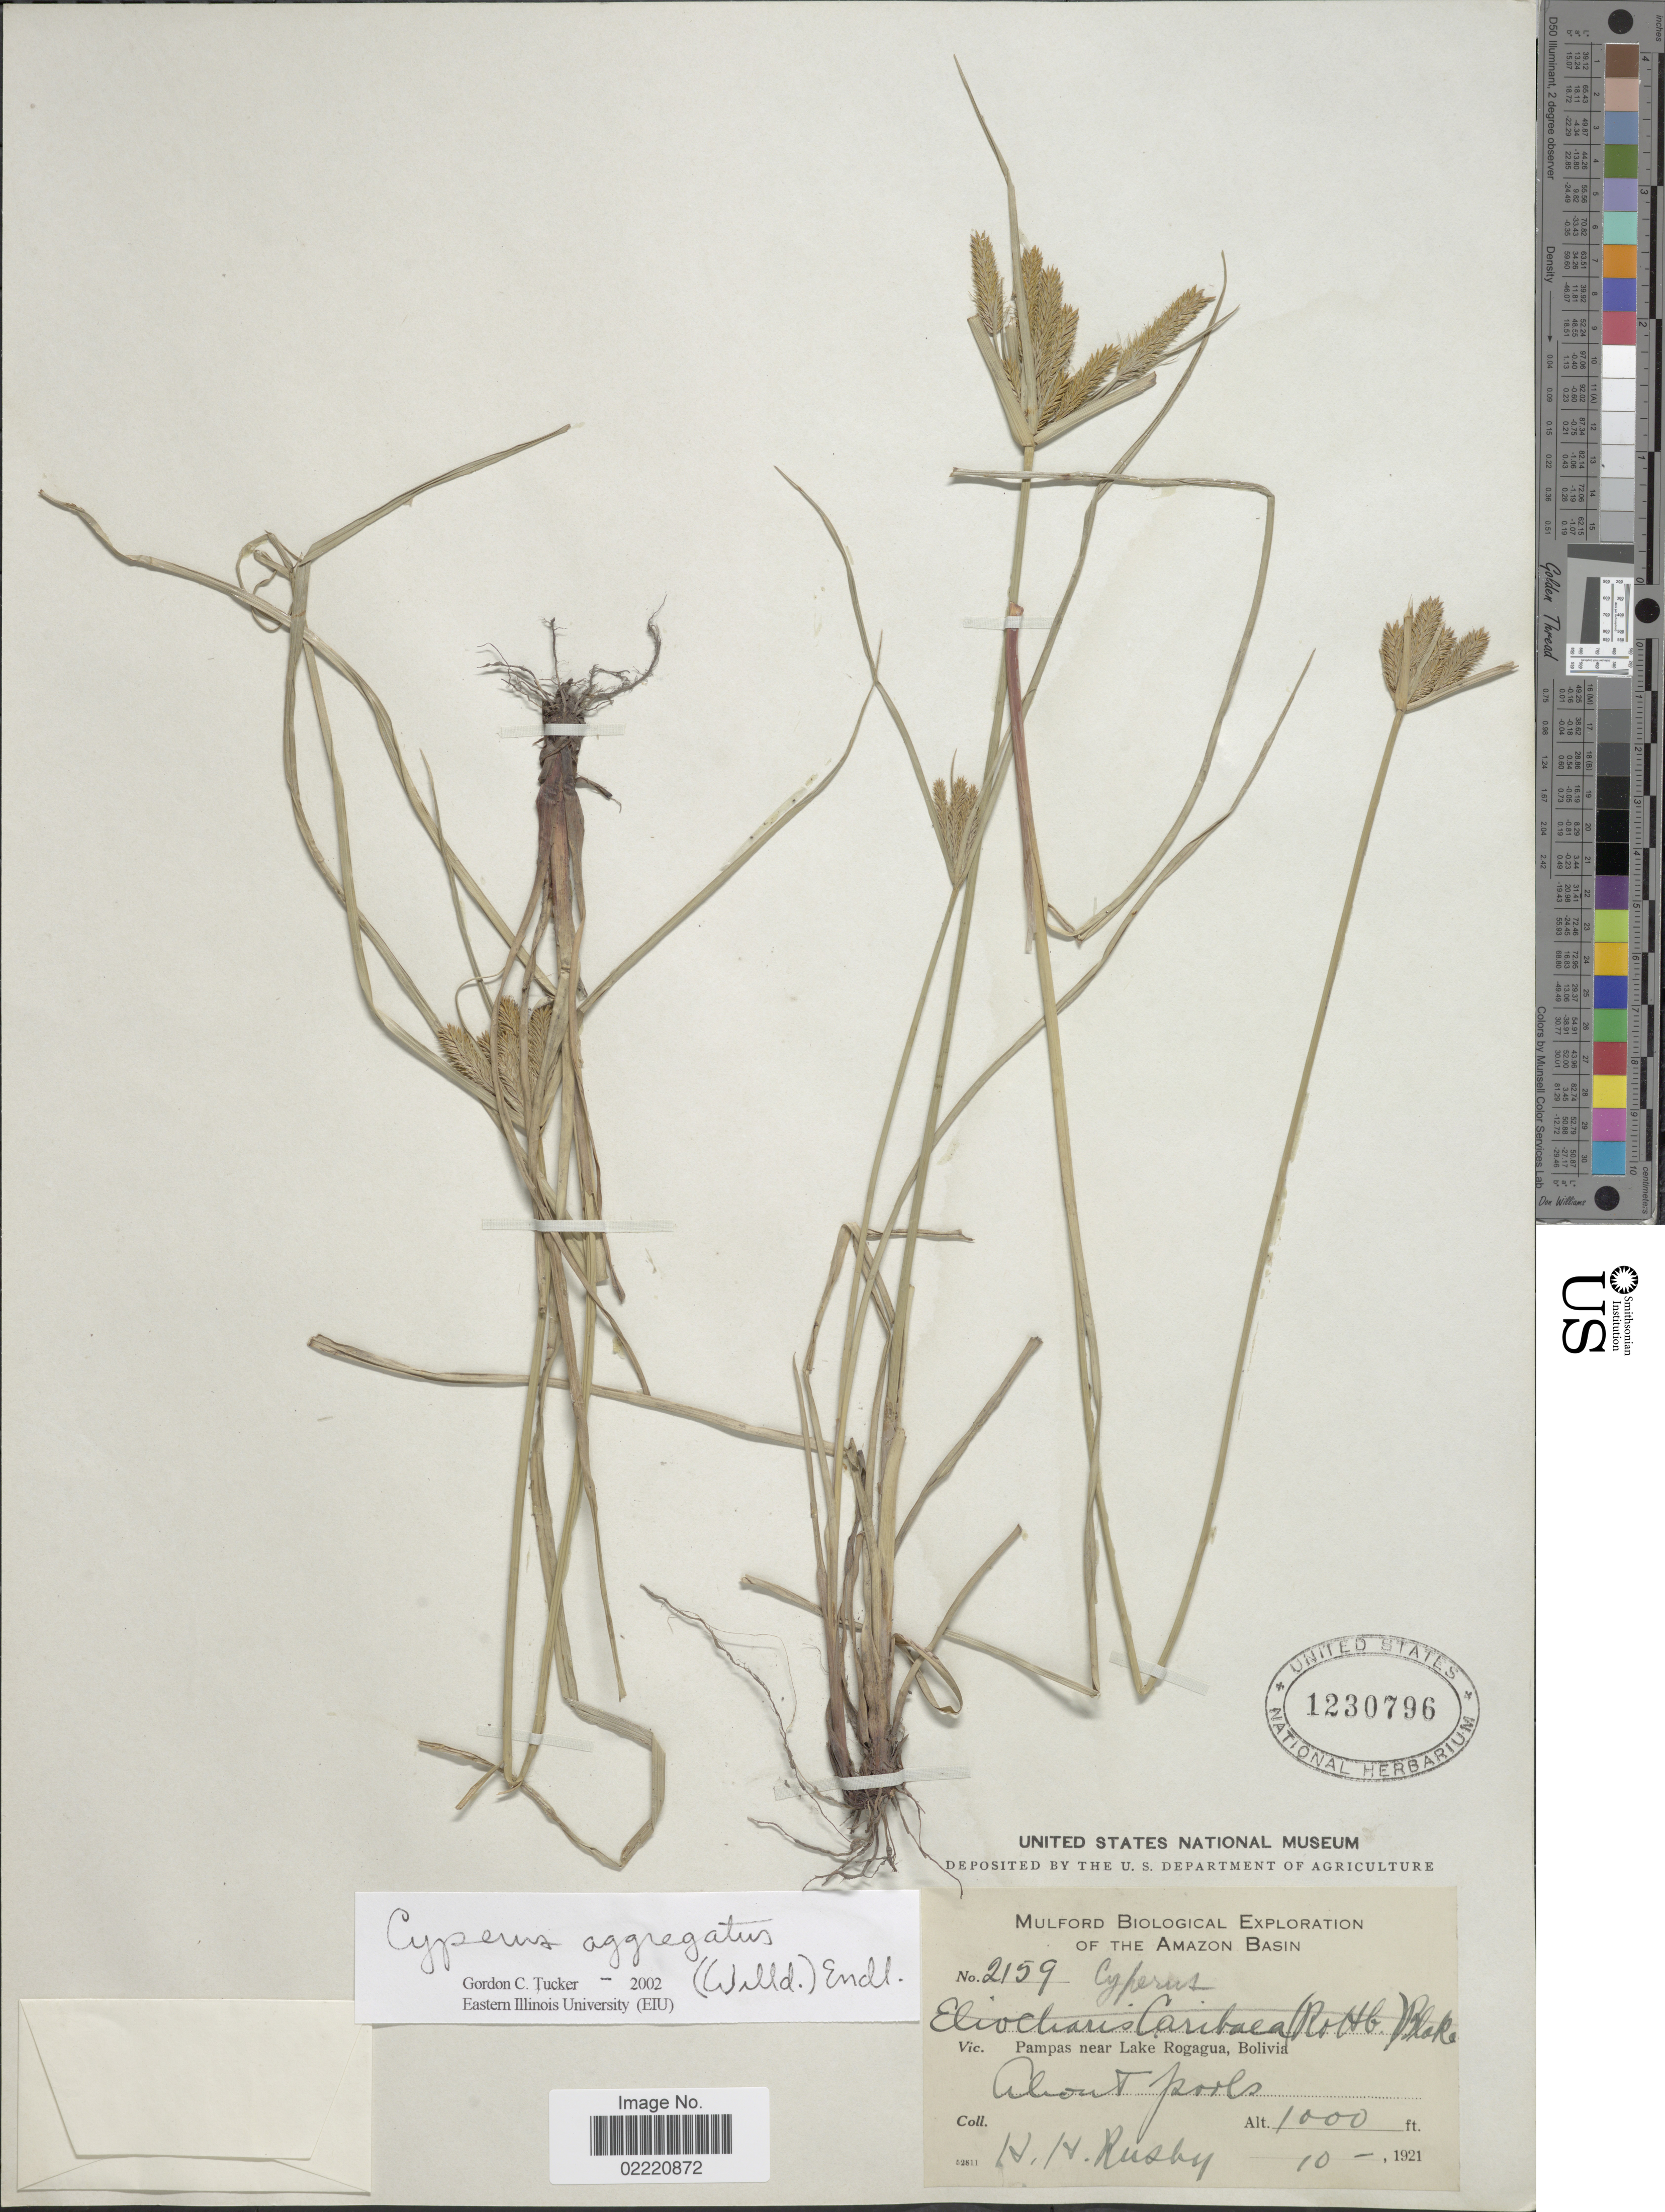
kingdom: Plantae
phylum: Tracheophyta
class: Liliopsida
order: Poales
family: Cyperaceae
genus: Cyperus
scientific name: Cyperus aggregatus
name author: (Willd.) Endl.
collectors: H. H. Rusby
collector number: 2159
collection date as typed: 10-, 1921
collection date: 1921-10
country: Bolivia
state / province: Beni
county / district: José Ballivián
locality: Pampas near Lake Rogagua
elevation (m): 305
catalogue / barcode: US 1230796